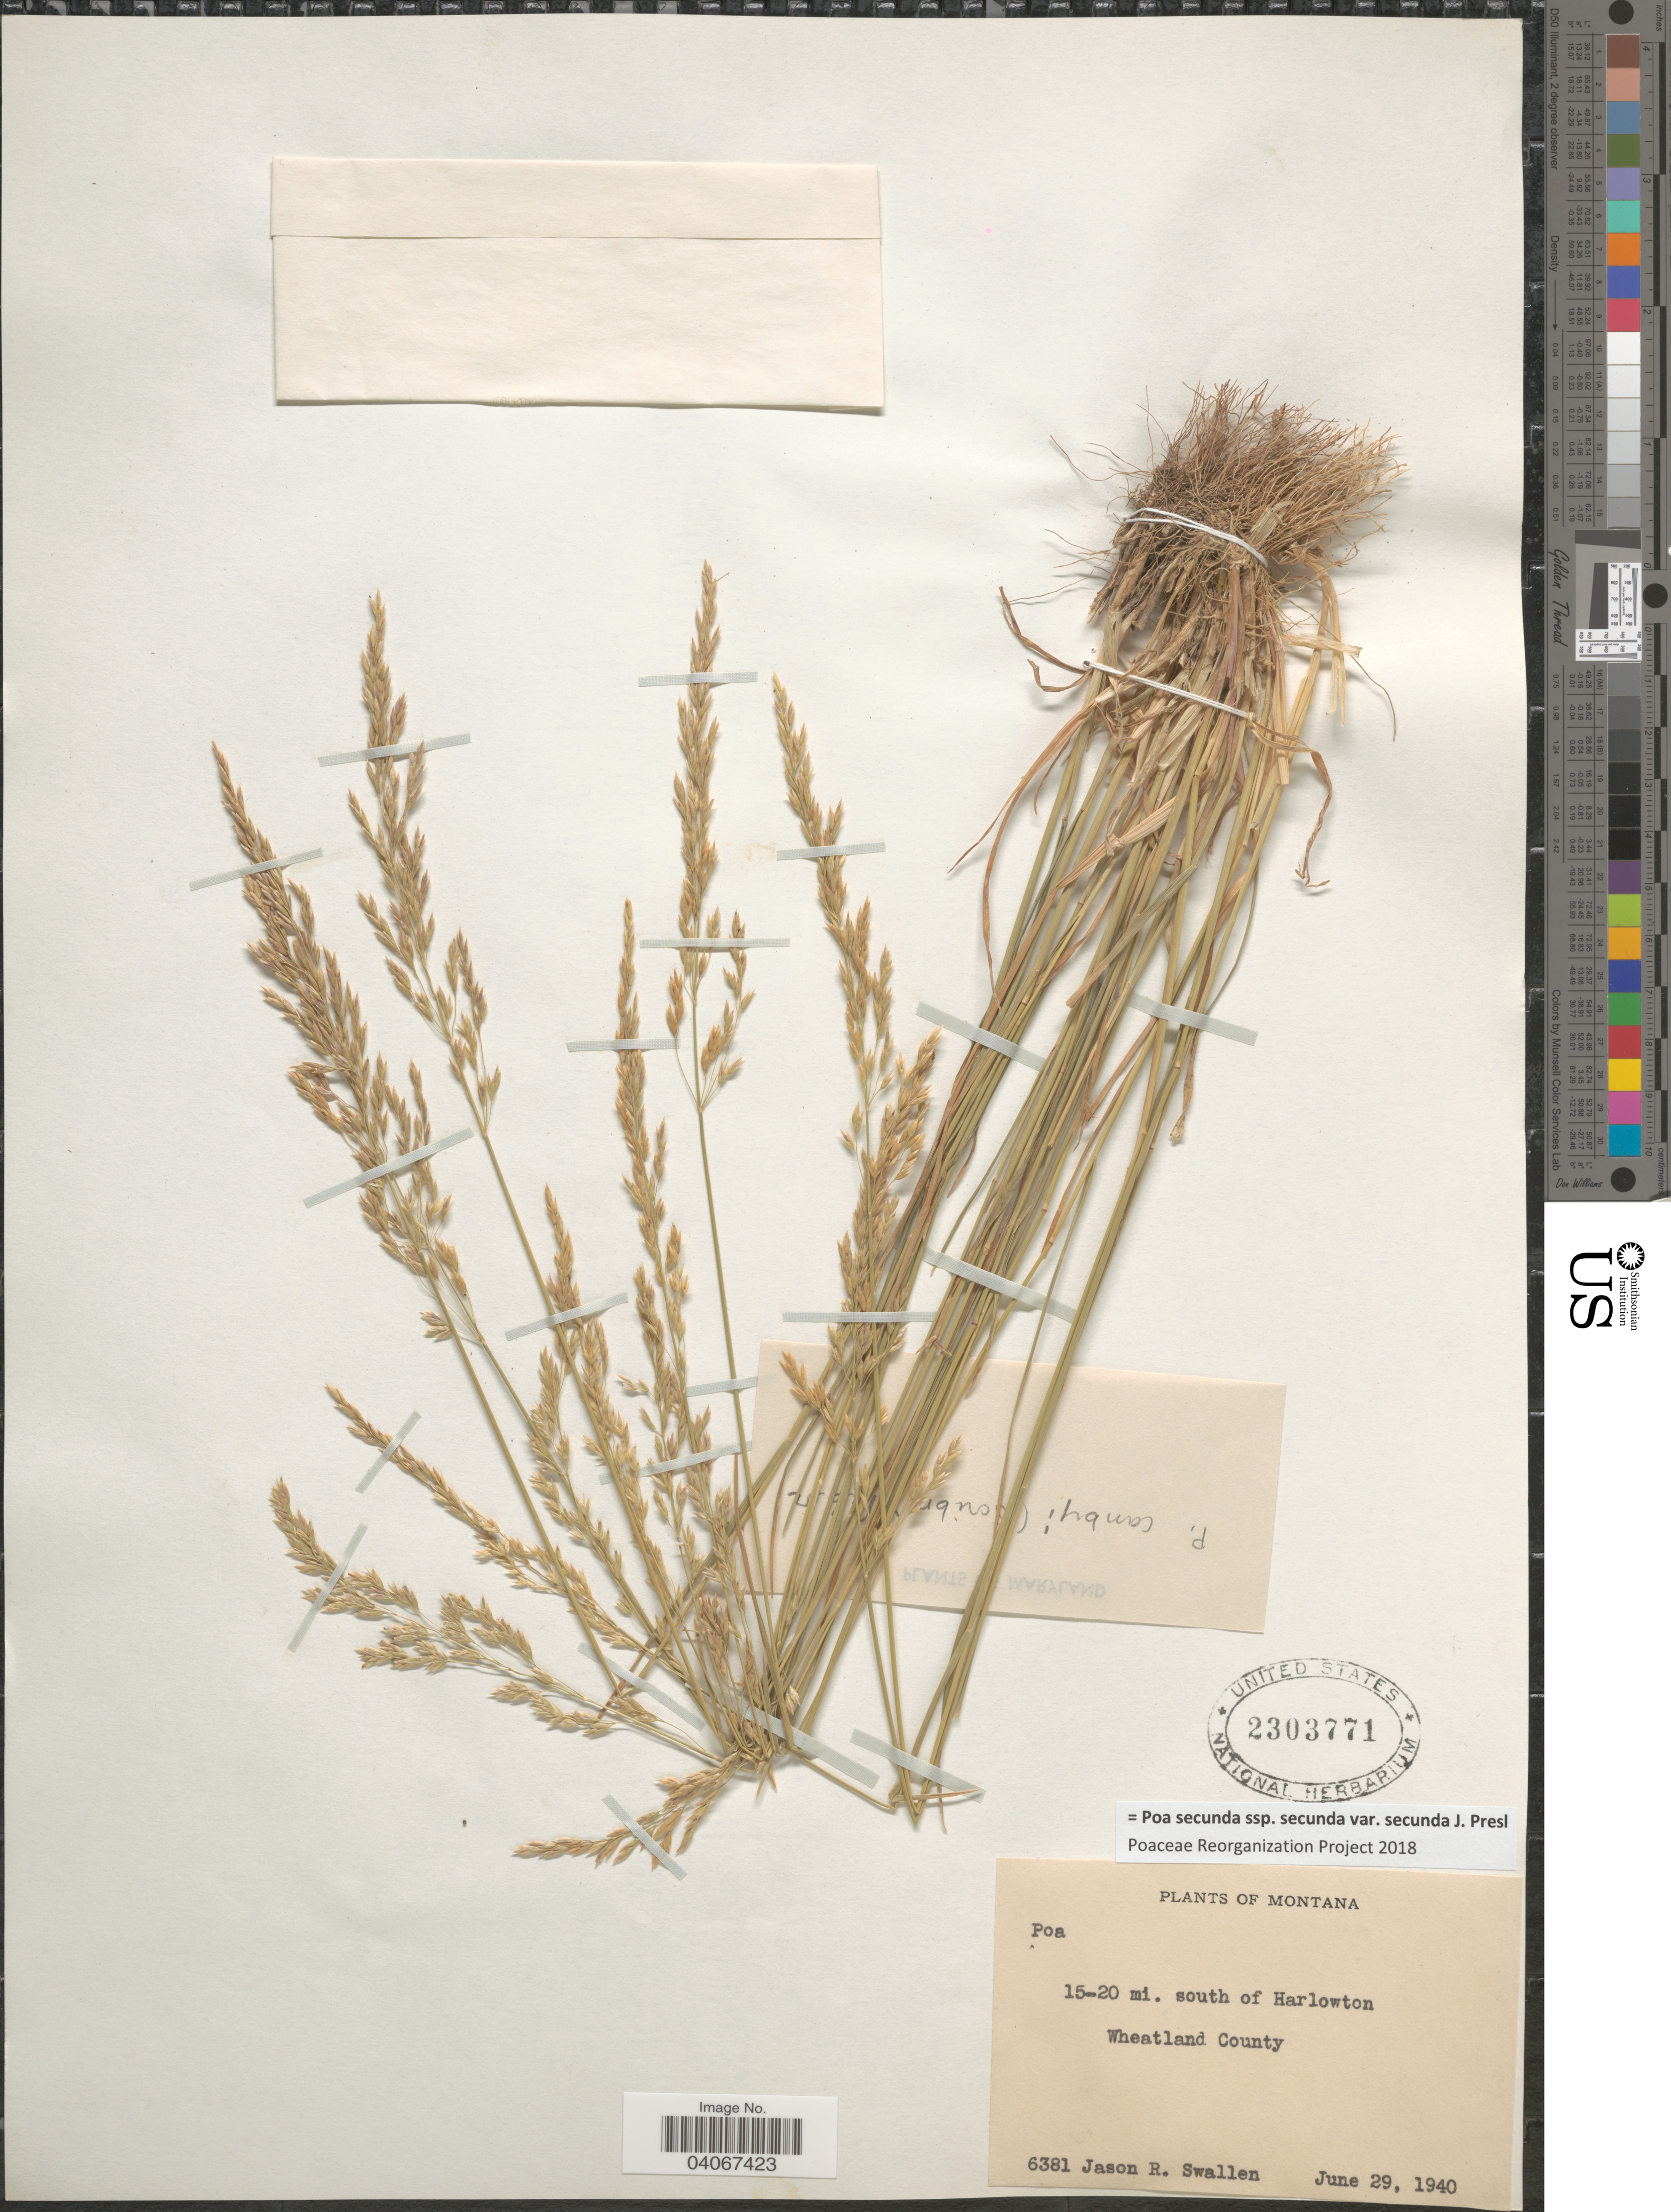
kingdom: Plantae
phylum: Tracheophyta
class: Liliopsida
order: Poales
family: Poaceae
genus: Poa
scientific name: Poa secunda subsp. secunda var. secunda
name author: J. Presl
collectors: J. R. Swallen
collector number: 6381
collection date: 1940-06-29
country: United States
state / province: Montana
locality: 15-20 mi. south of Harlowton. Wheatland County.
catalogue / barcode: US 2303771